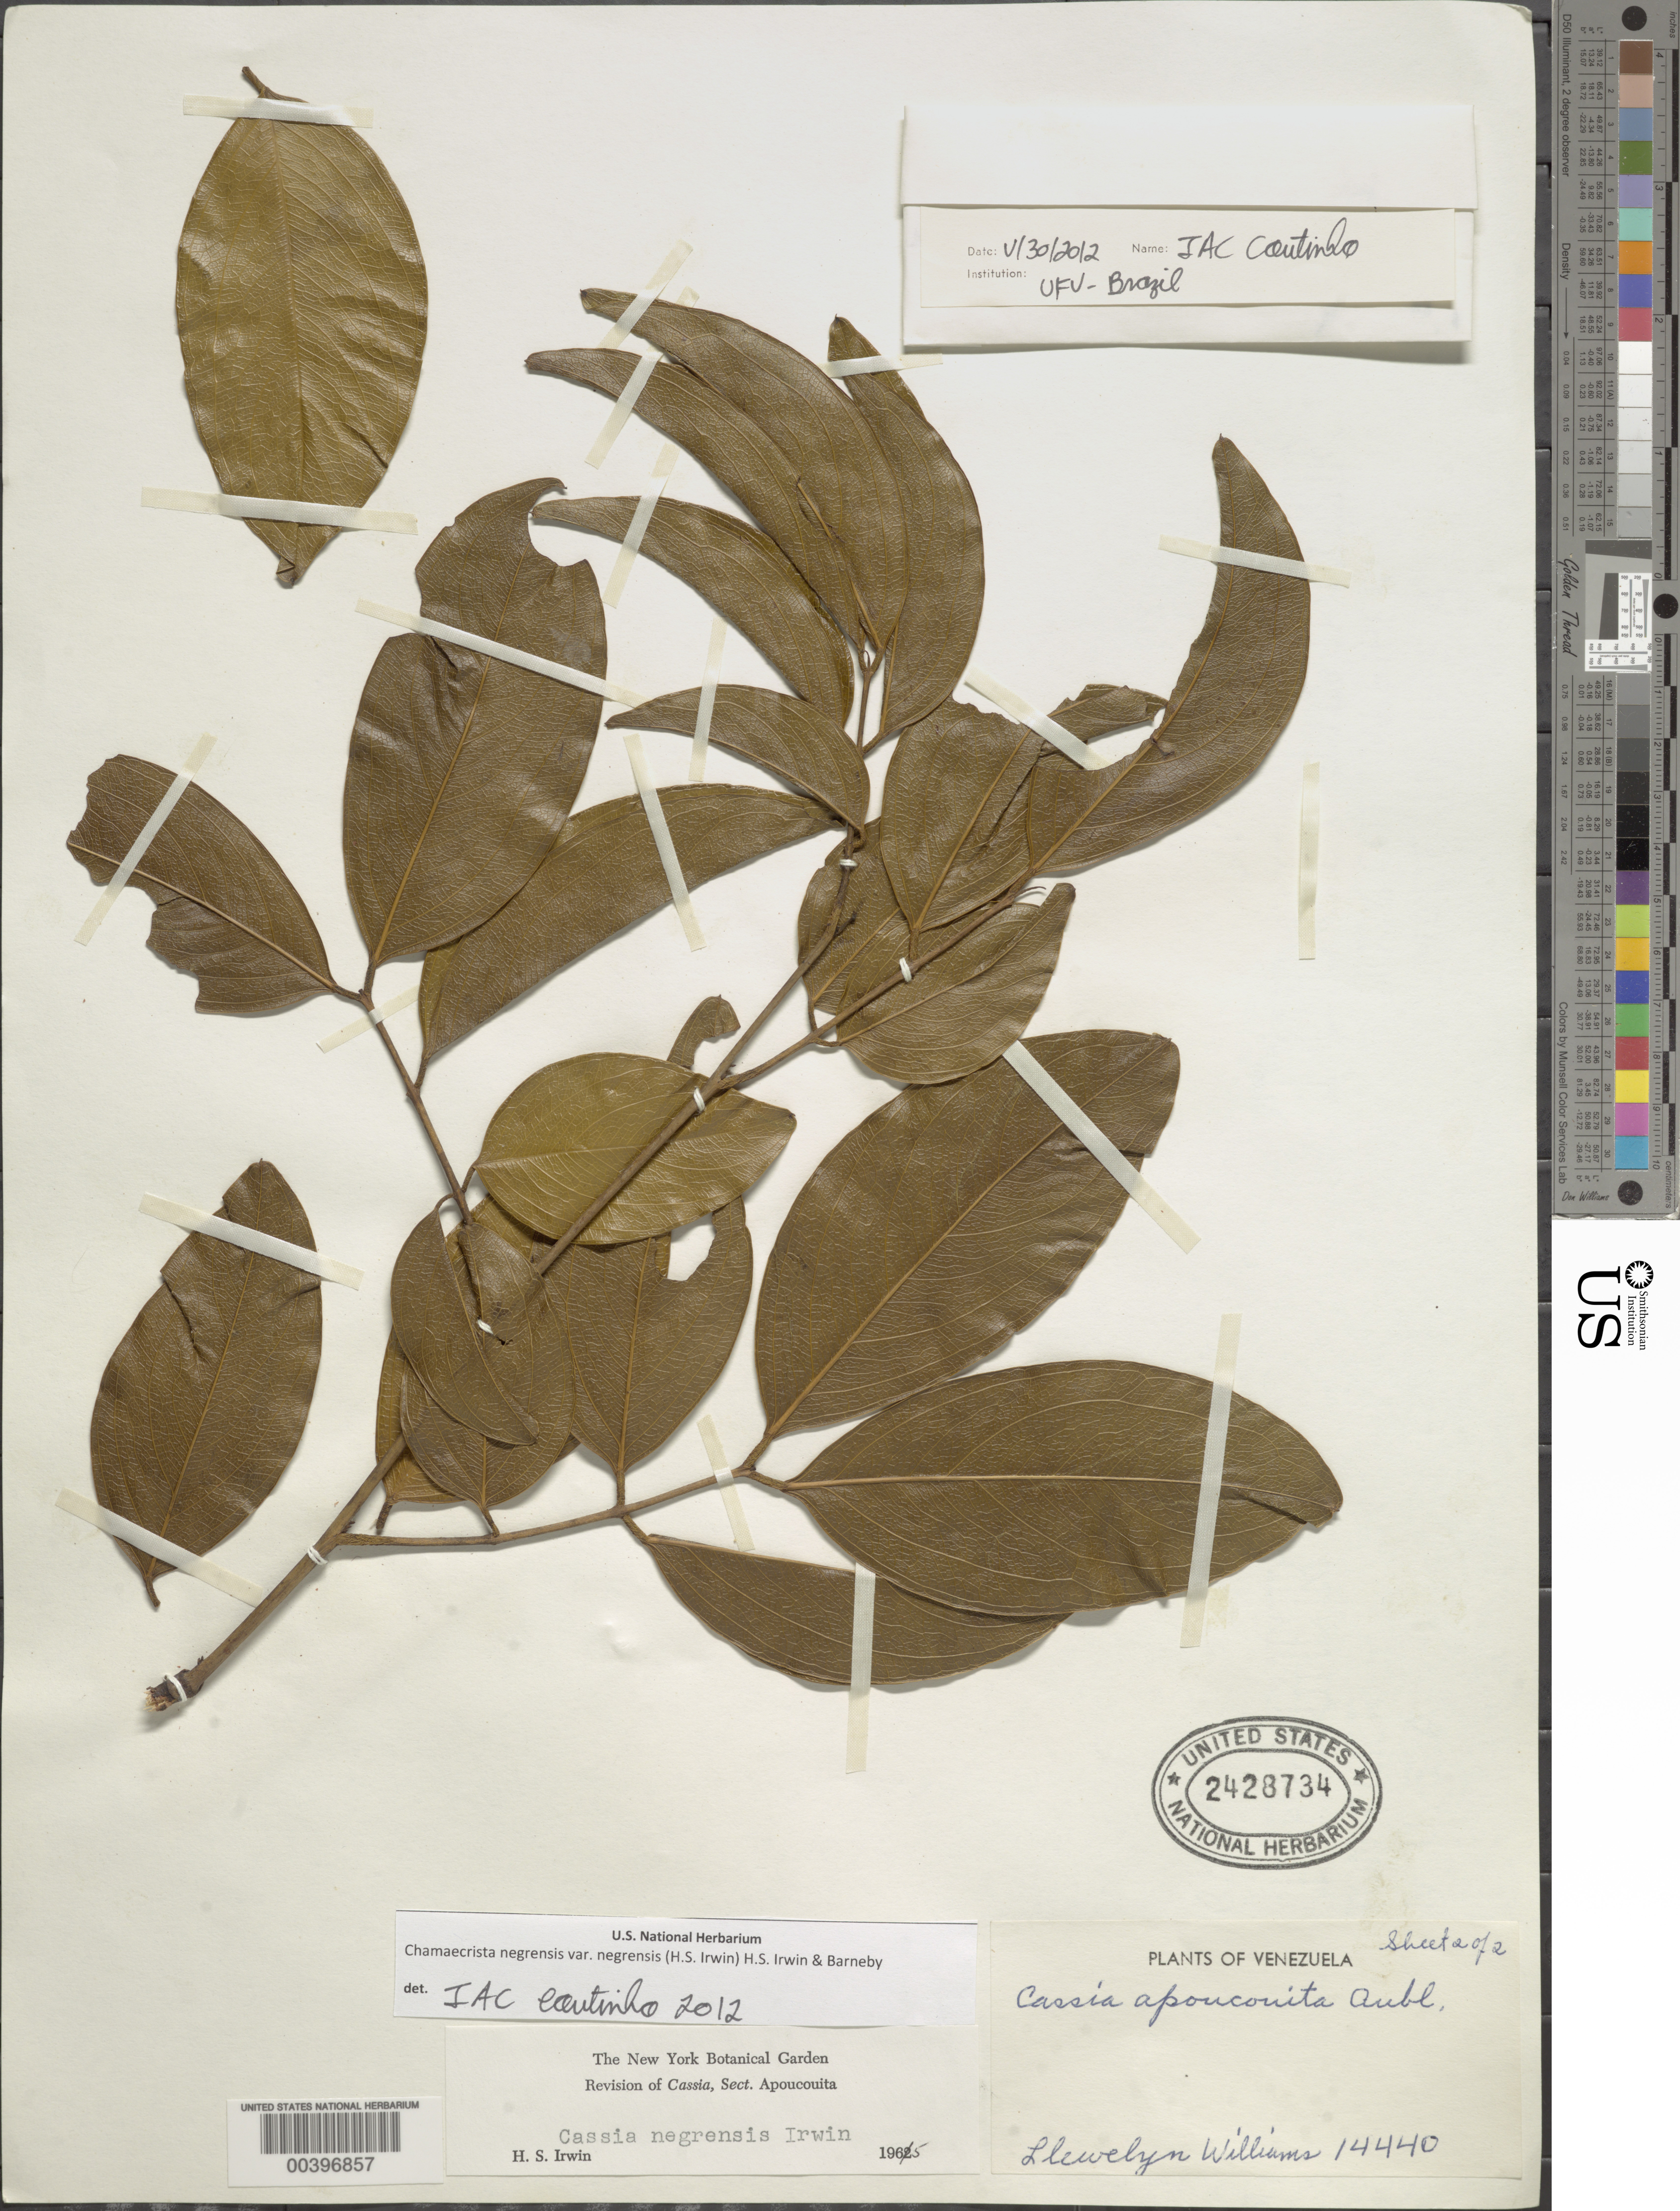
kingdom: Plantae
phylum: Tracheophyta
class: Magnoliopsida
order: Fabales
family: Fabaceae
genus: Chamaecrista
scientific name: Chamaecrista negrensis var. negrensis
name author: (H.S. Irwin) H.S. Irwin & Barneby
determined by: Coutinho, I. A. C.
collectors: Ll. Williams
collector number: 14440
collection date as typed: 20 Feb 1942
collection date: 1942-02-20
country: Venezuela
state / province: Amazonas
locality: Medio Cano Pimichin, Rio Guiania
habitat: En la orilla arboreada donde se aniega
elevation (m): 140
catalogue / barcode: US 2428734